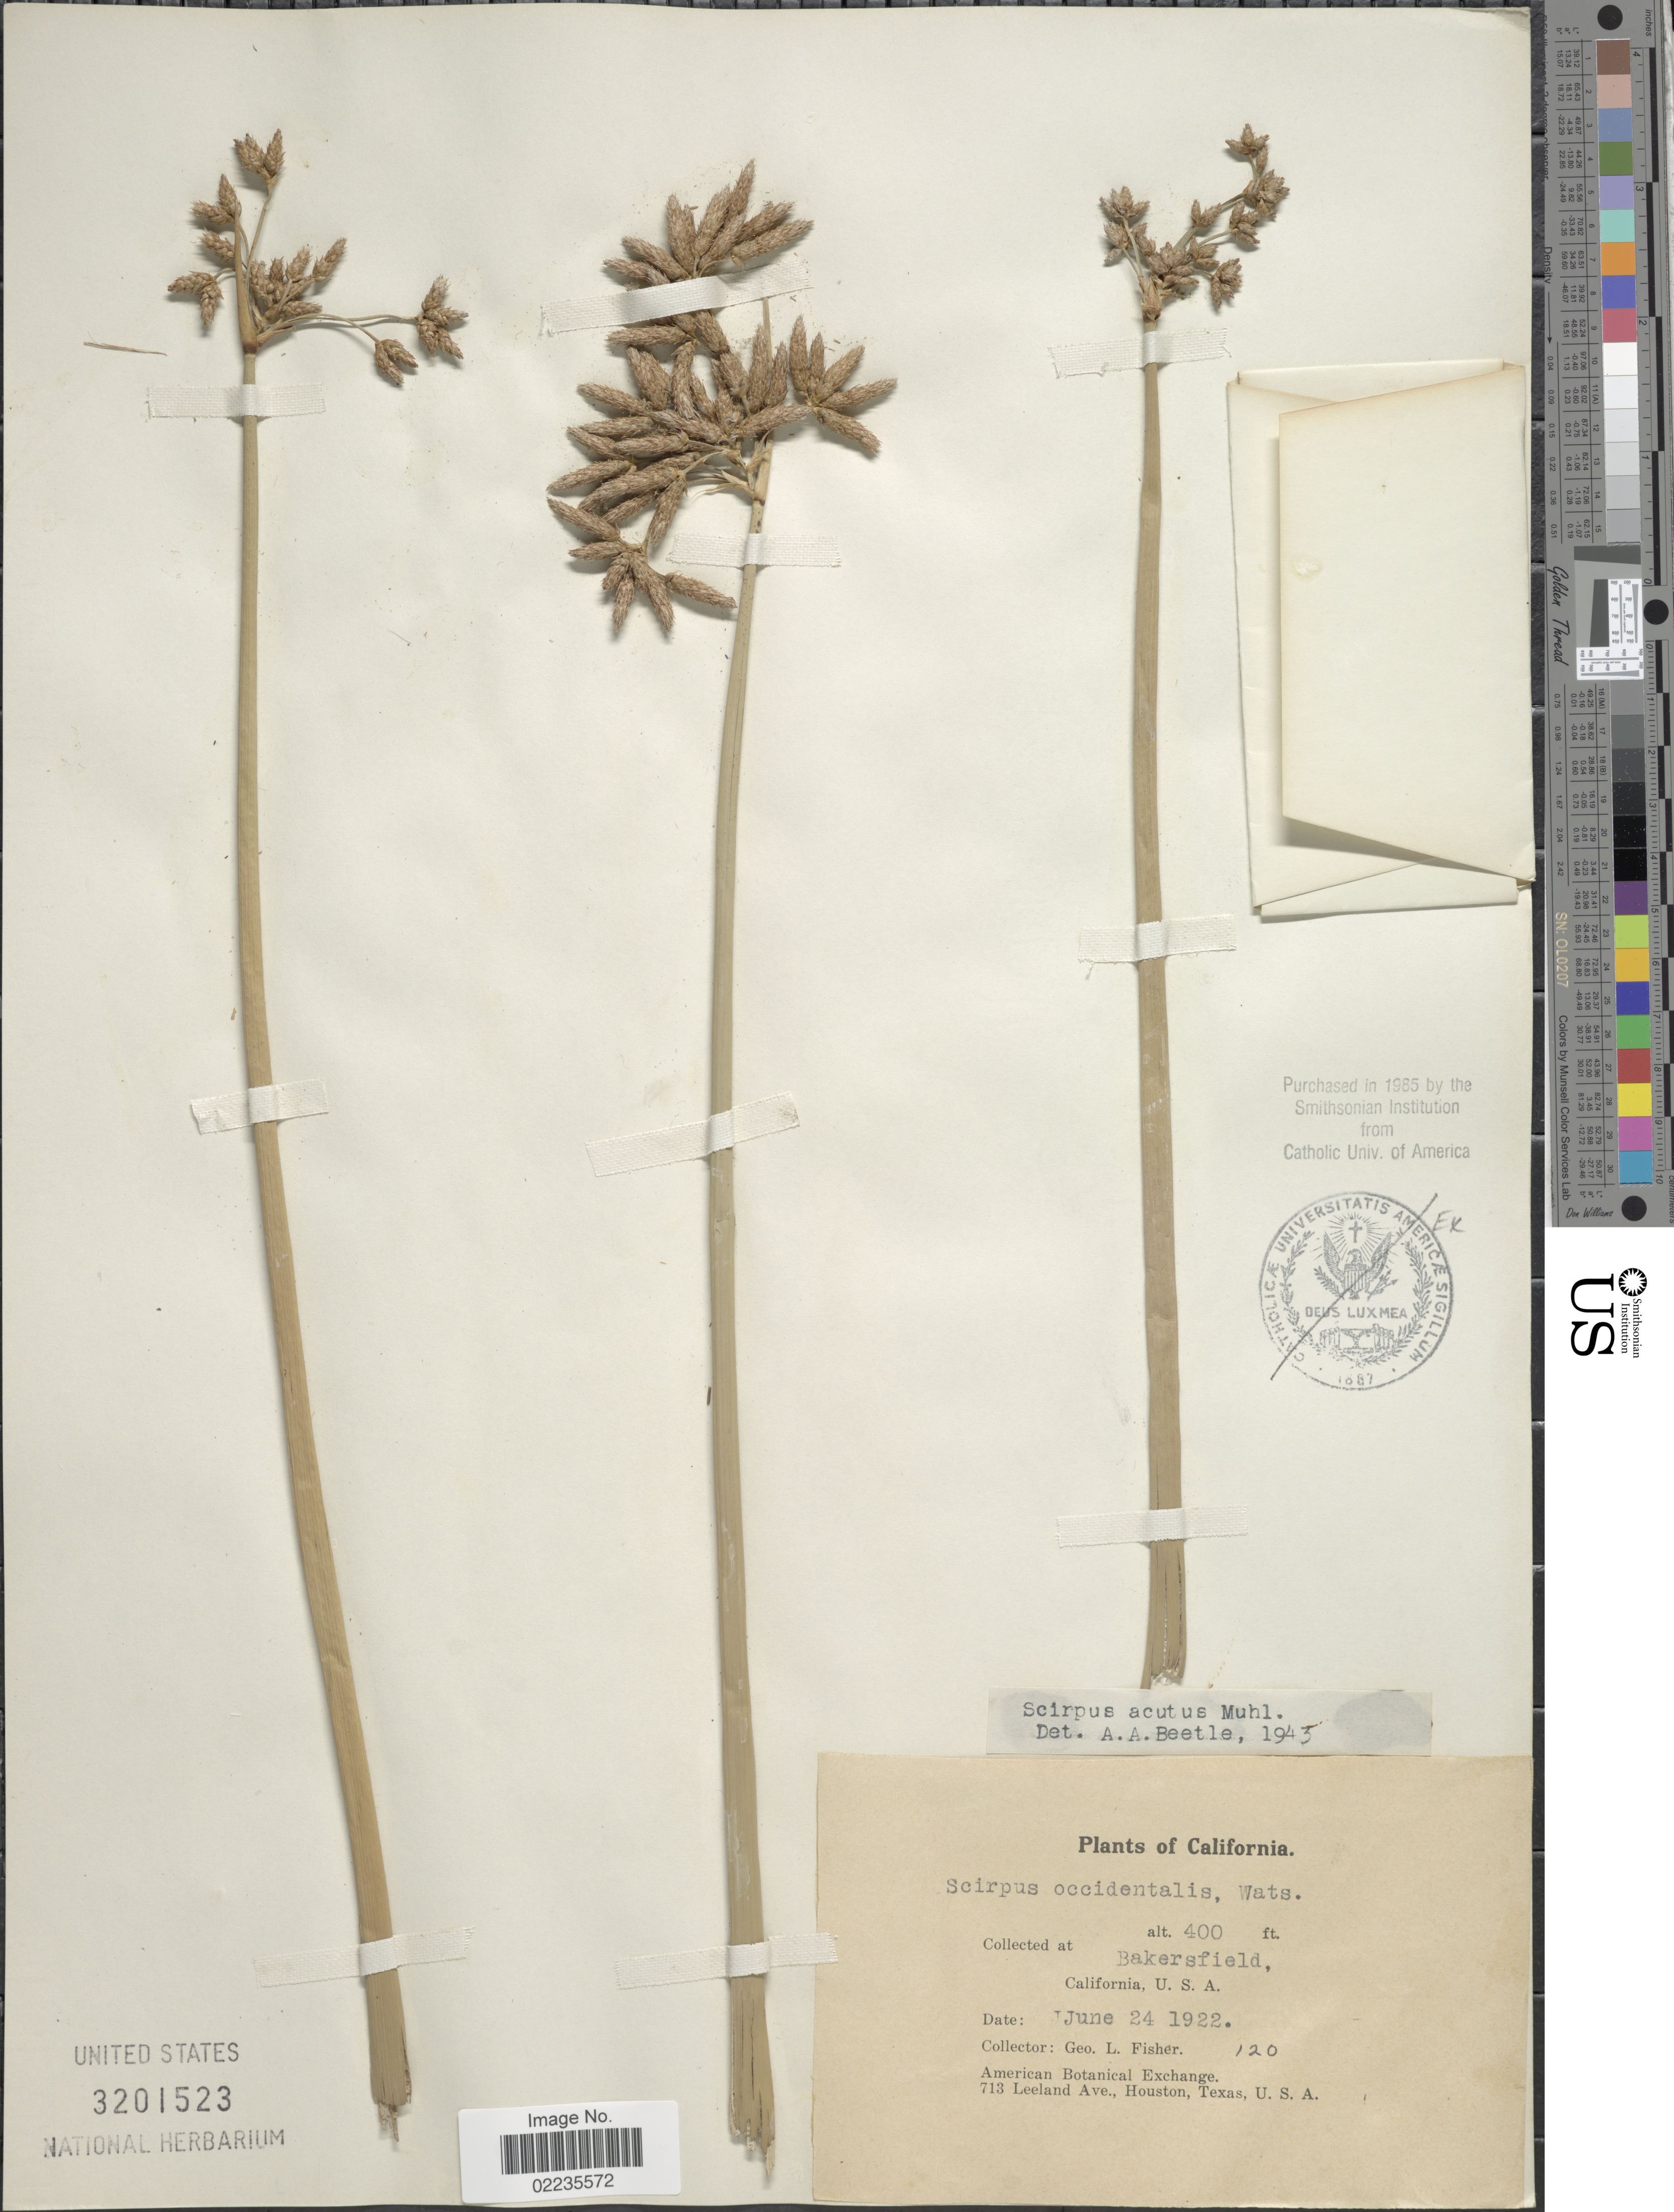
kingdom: Plantae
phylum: Tracheophyta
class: Liliopsida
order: Poales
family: Cyperaceae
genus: Schoenoplectus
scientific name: Schoenoplectus acutus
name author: (Muhl. ex Bigelow) Á. Löve & D. Löve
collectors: G. L. Fisher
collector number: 120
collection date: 1922-06-24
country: United States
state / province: California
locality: Bakersfield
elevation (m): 122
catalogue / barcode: US 3201523